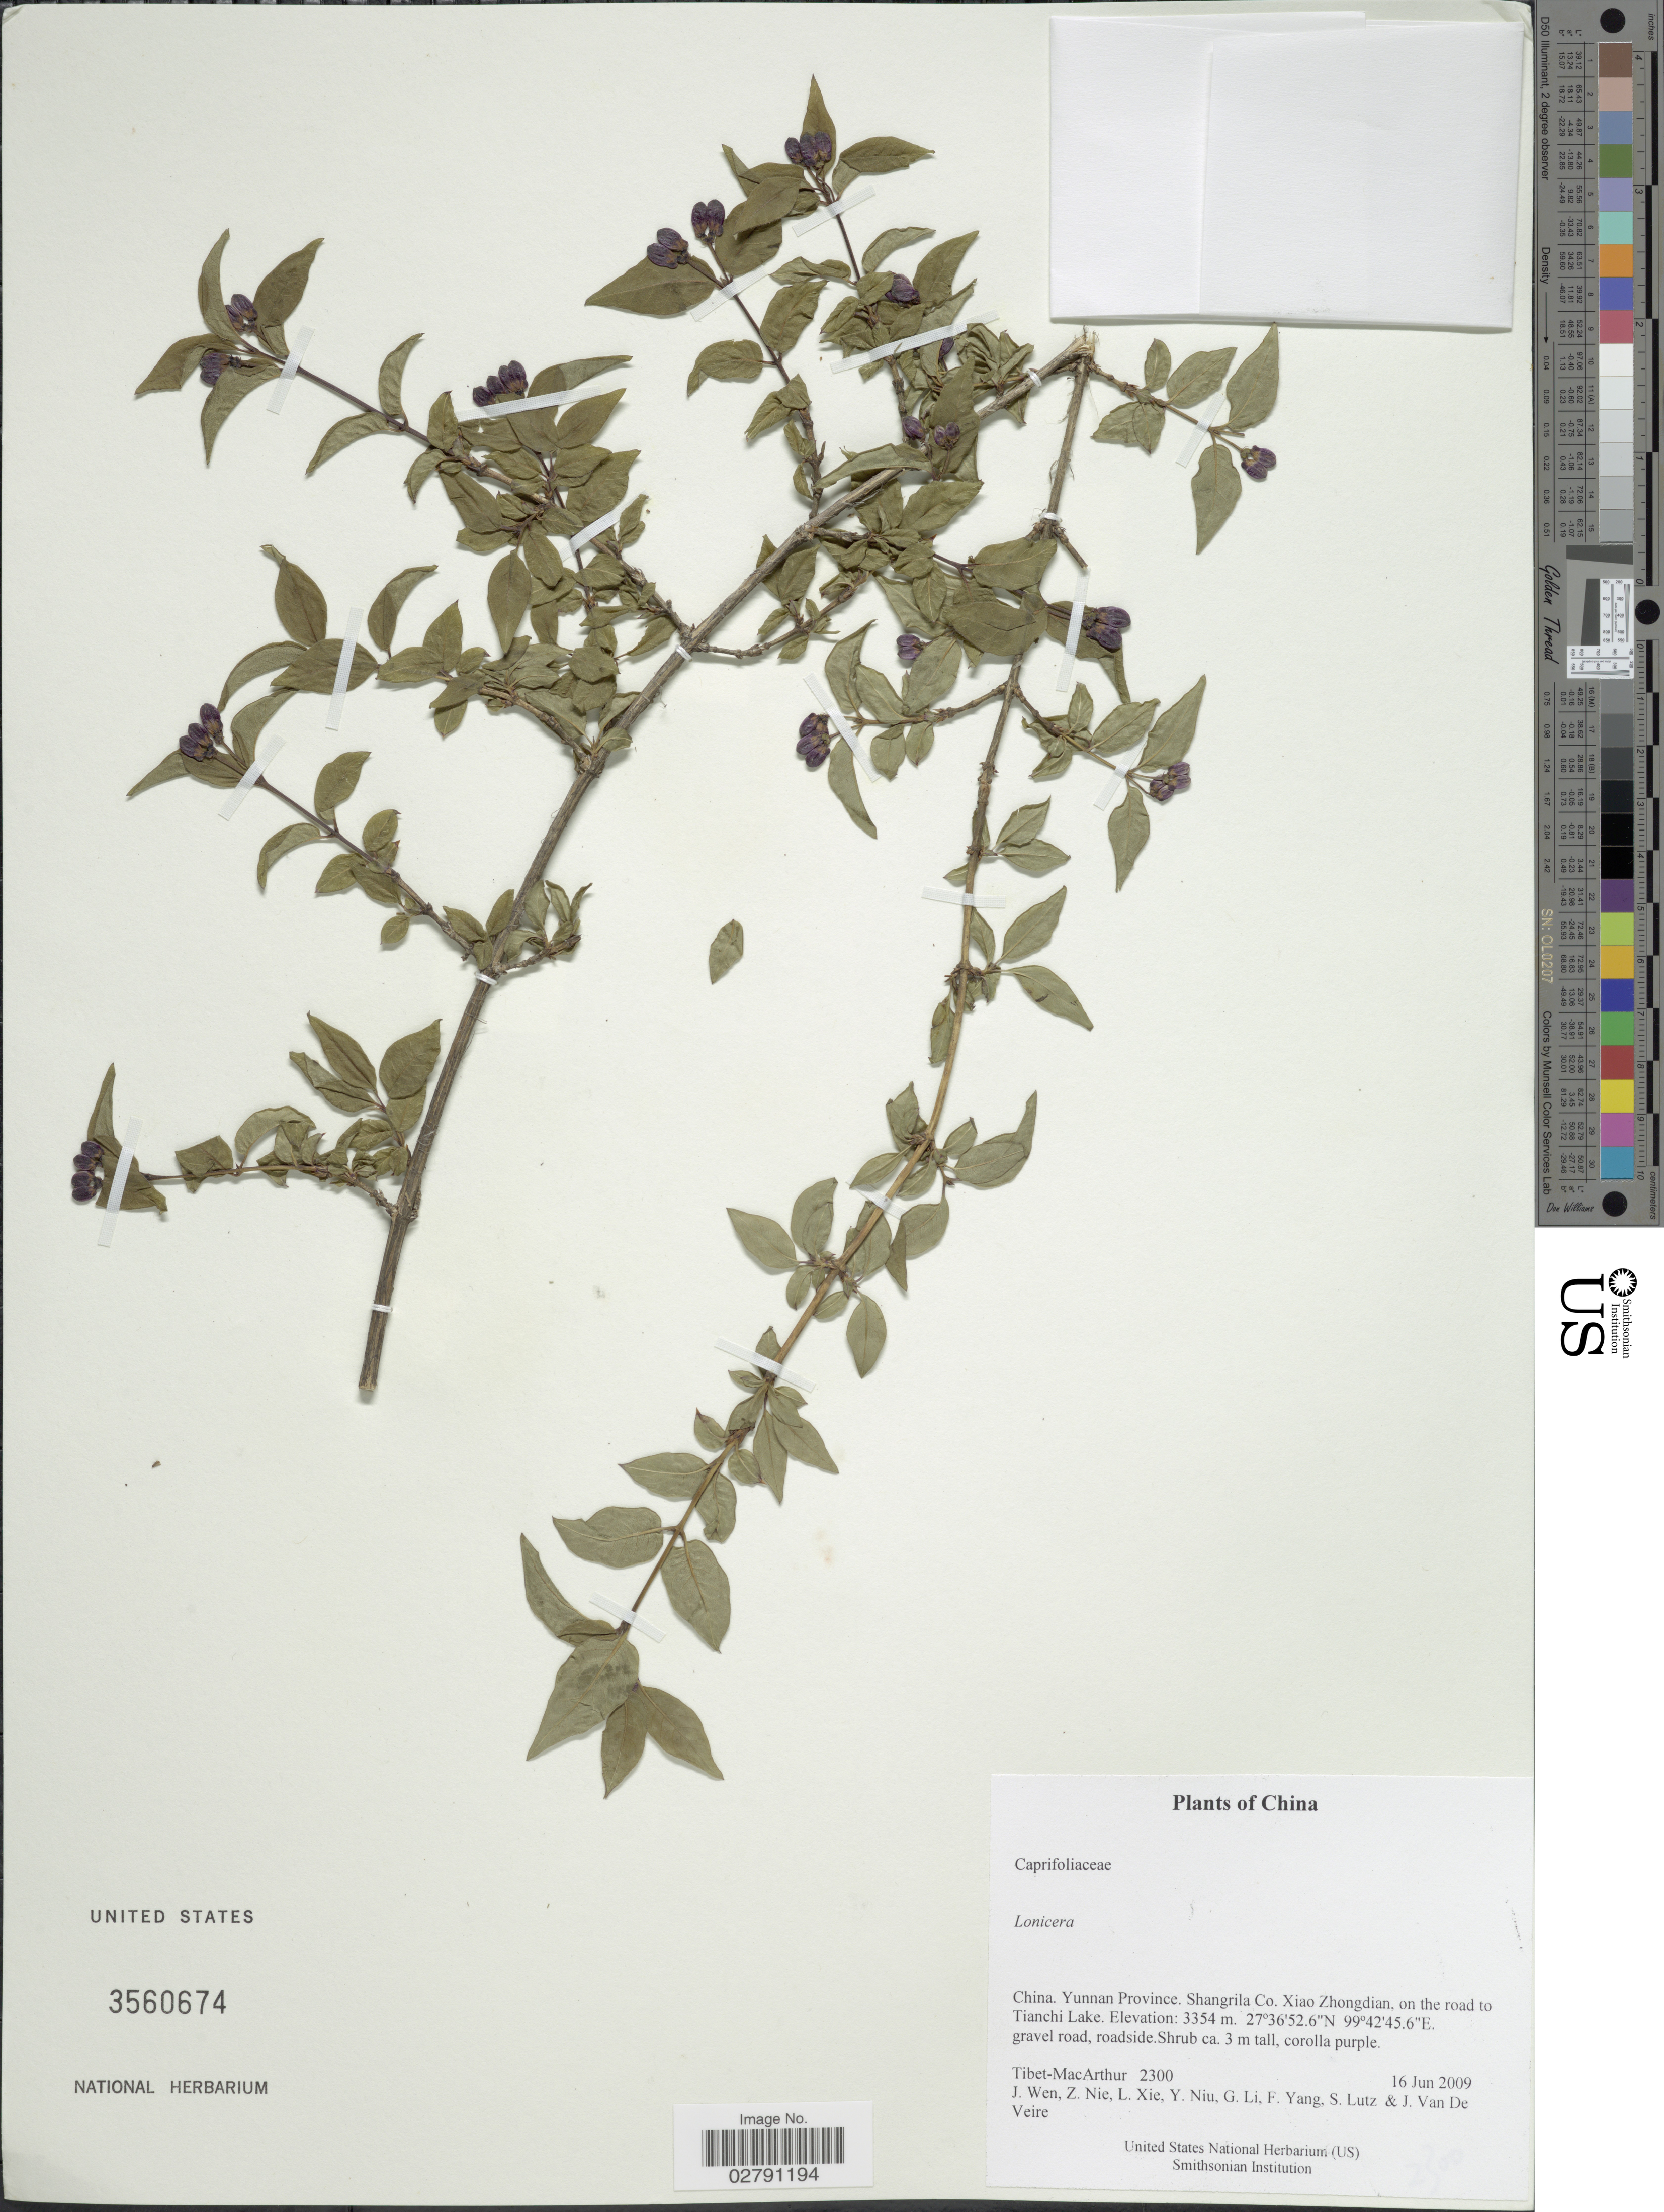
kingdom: Plantae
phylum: Tracheophyta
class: Magnoliopsida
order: Dipsacales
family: Caprifoliaceae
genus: Lonicera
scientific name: Lonicera sp.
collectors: Tibet-MacArthur, J. Wen, Z. Nie, L. Xie & et al.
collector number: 2300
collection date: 2009-06-16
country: China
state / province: Yunnan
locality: Shangrila Co. Xiao Zhongdian, on the road to Tianchi Lake.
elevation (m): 3354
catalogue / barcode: US 3560674